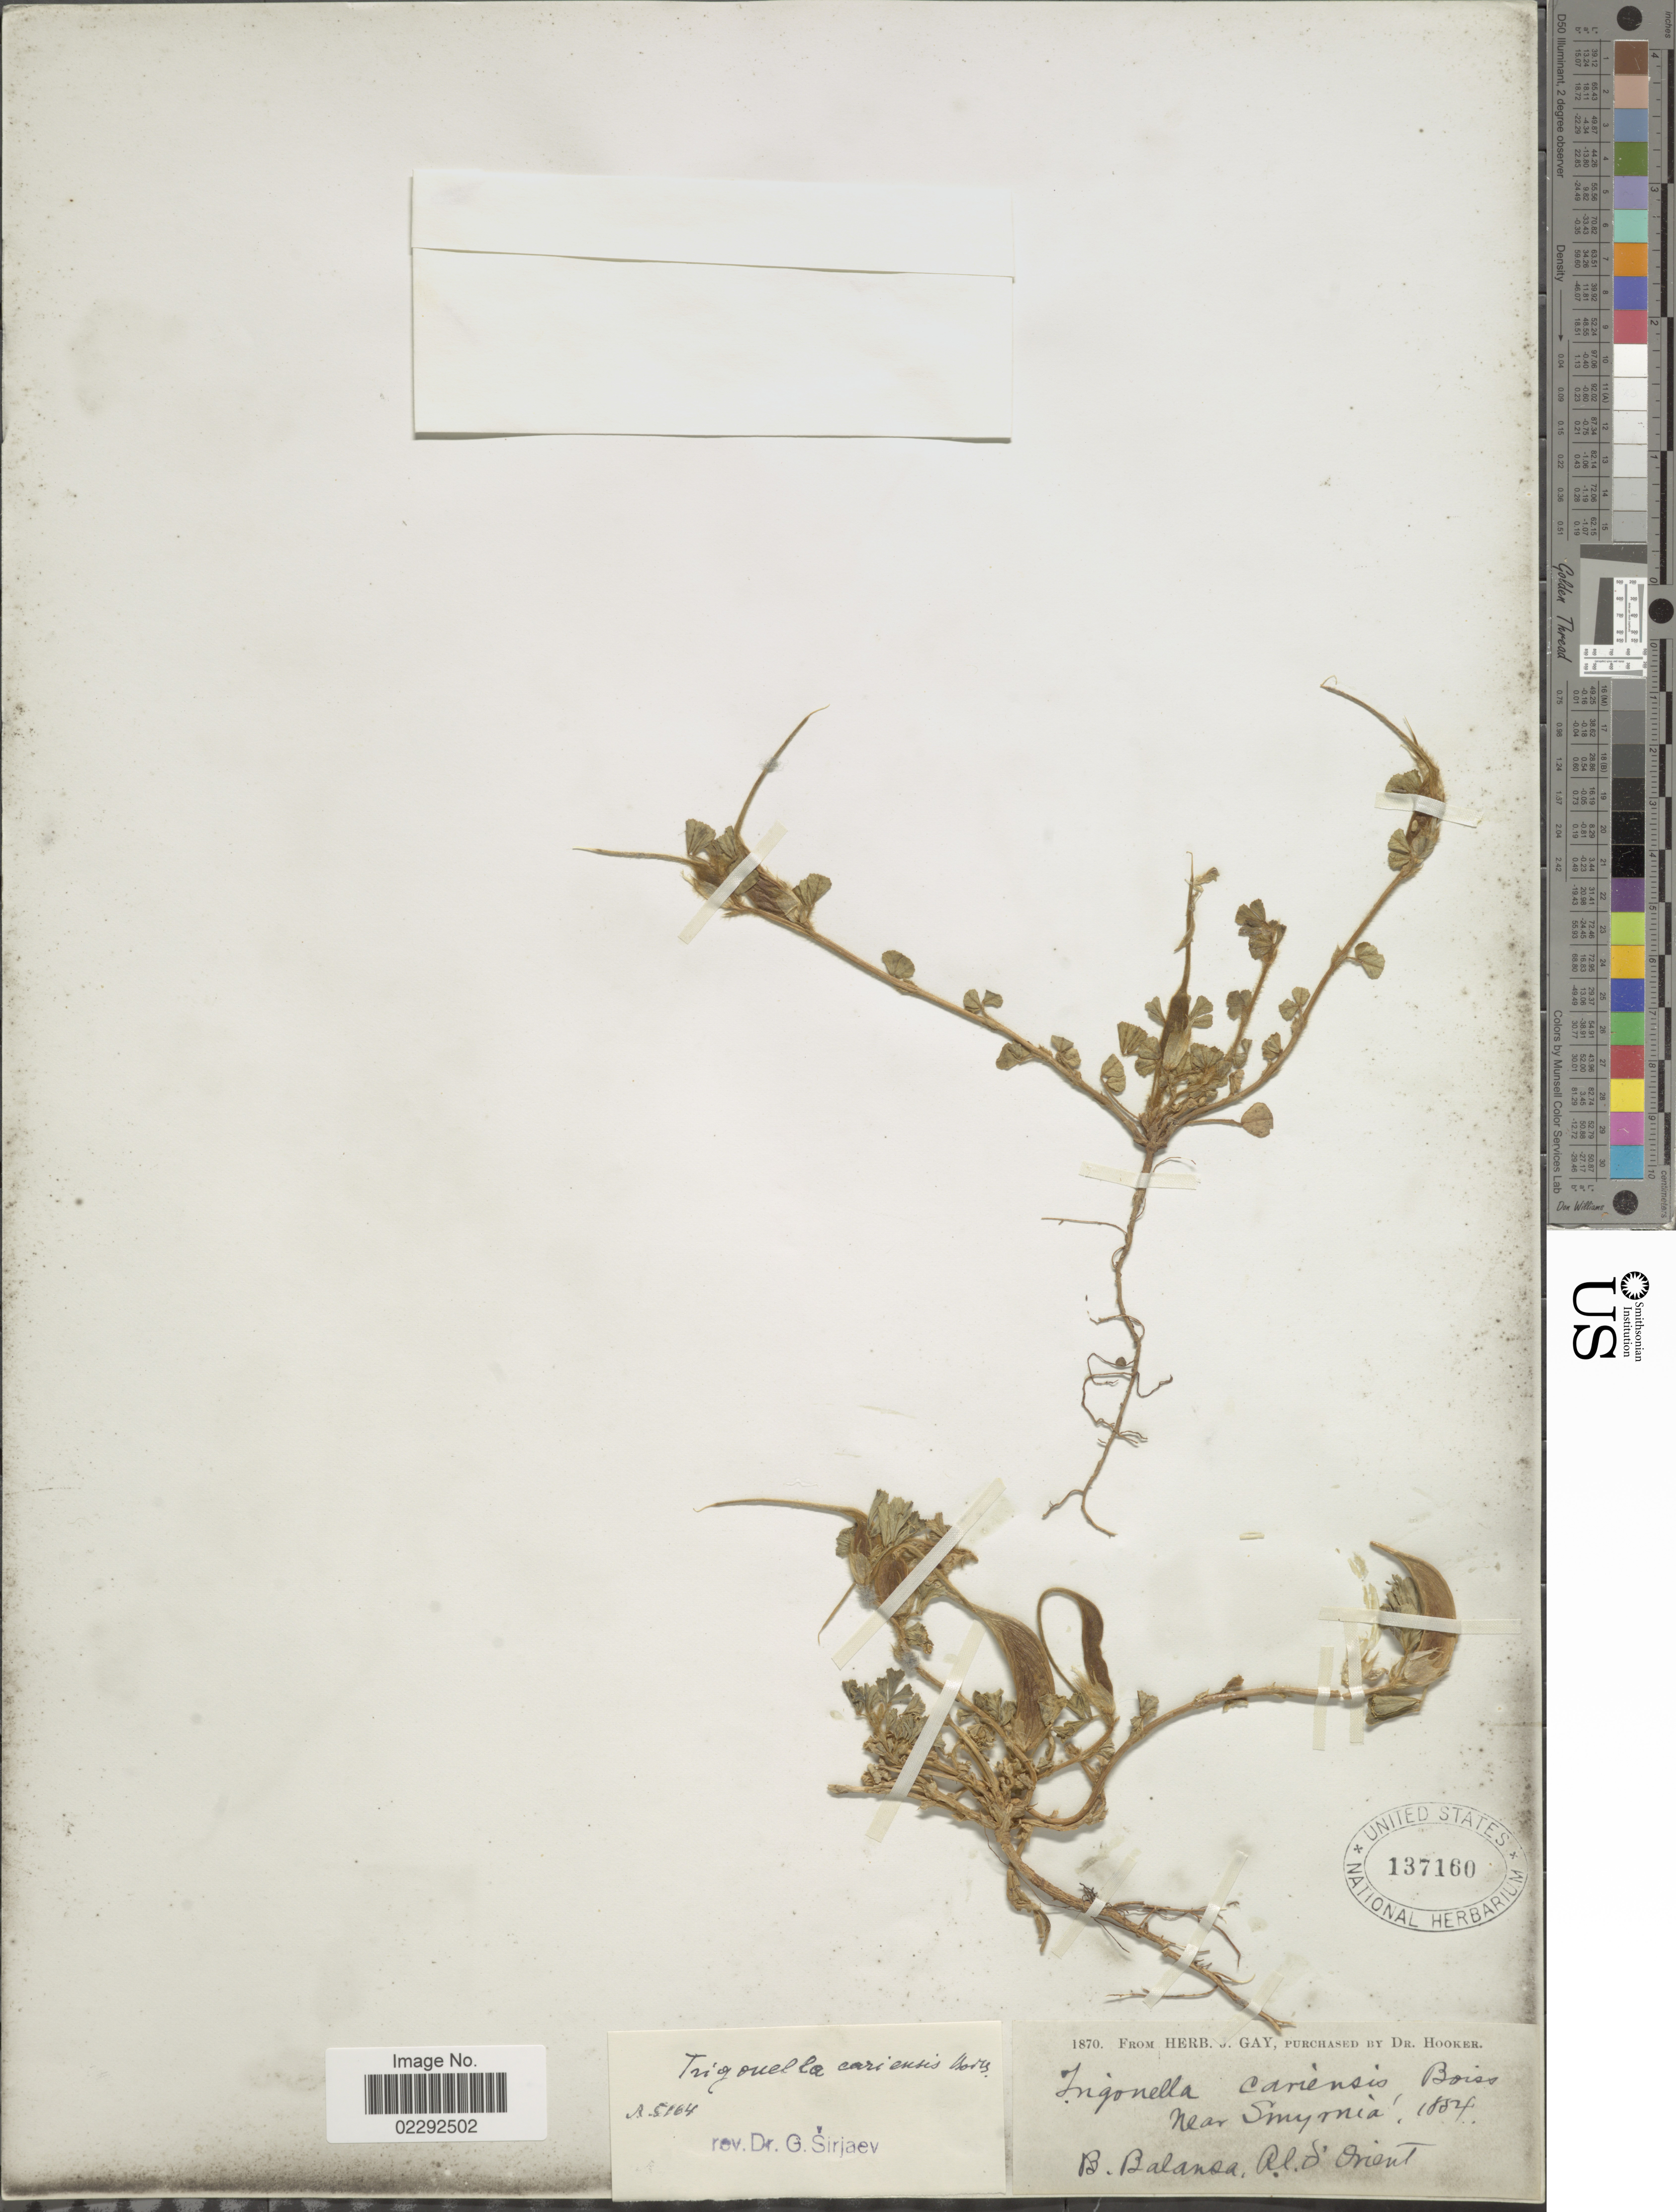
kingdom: Plantae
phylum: Tracheophyta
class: Magnoliopsida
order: Fabales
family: Fabaceae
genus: Trigonella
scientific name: Trigonella cariensis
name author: Boiss.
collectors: B. Balansa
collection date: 1884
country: Turkey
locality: Near Smyrnia. Al d'Orient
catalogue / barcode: US 137160